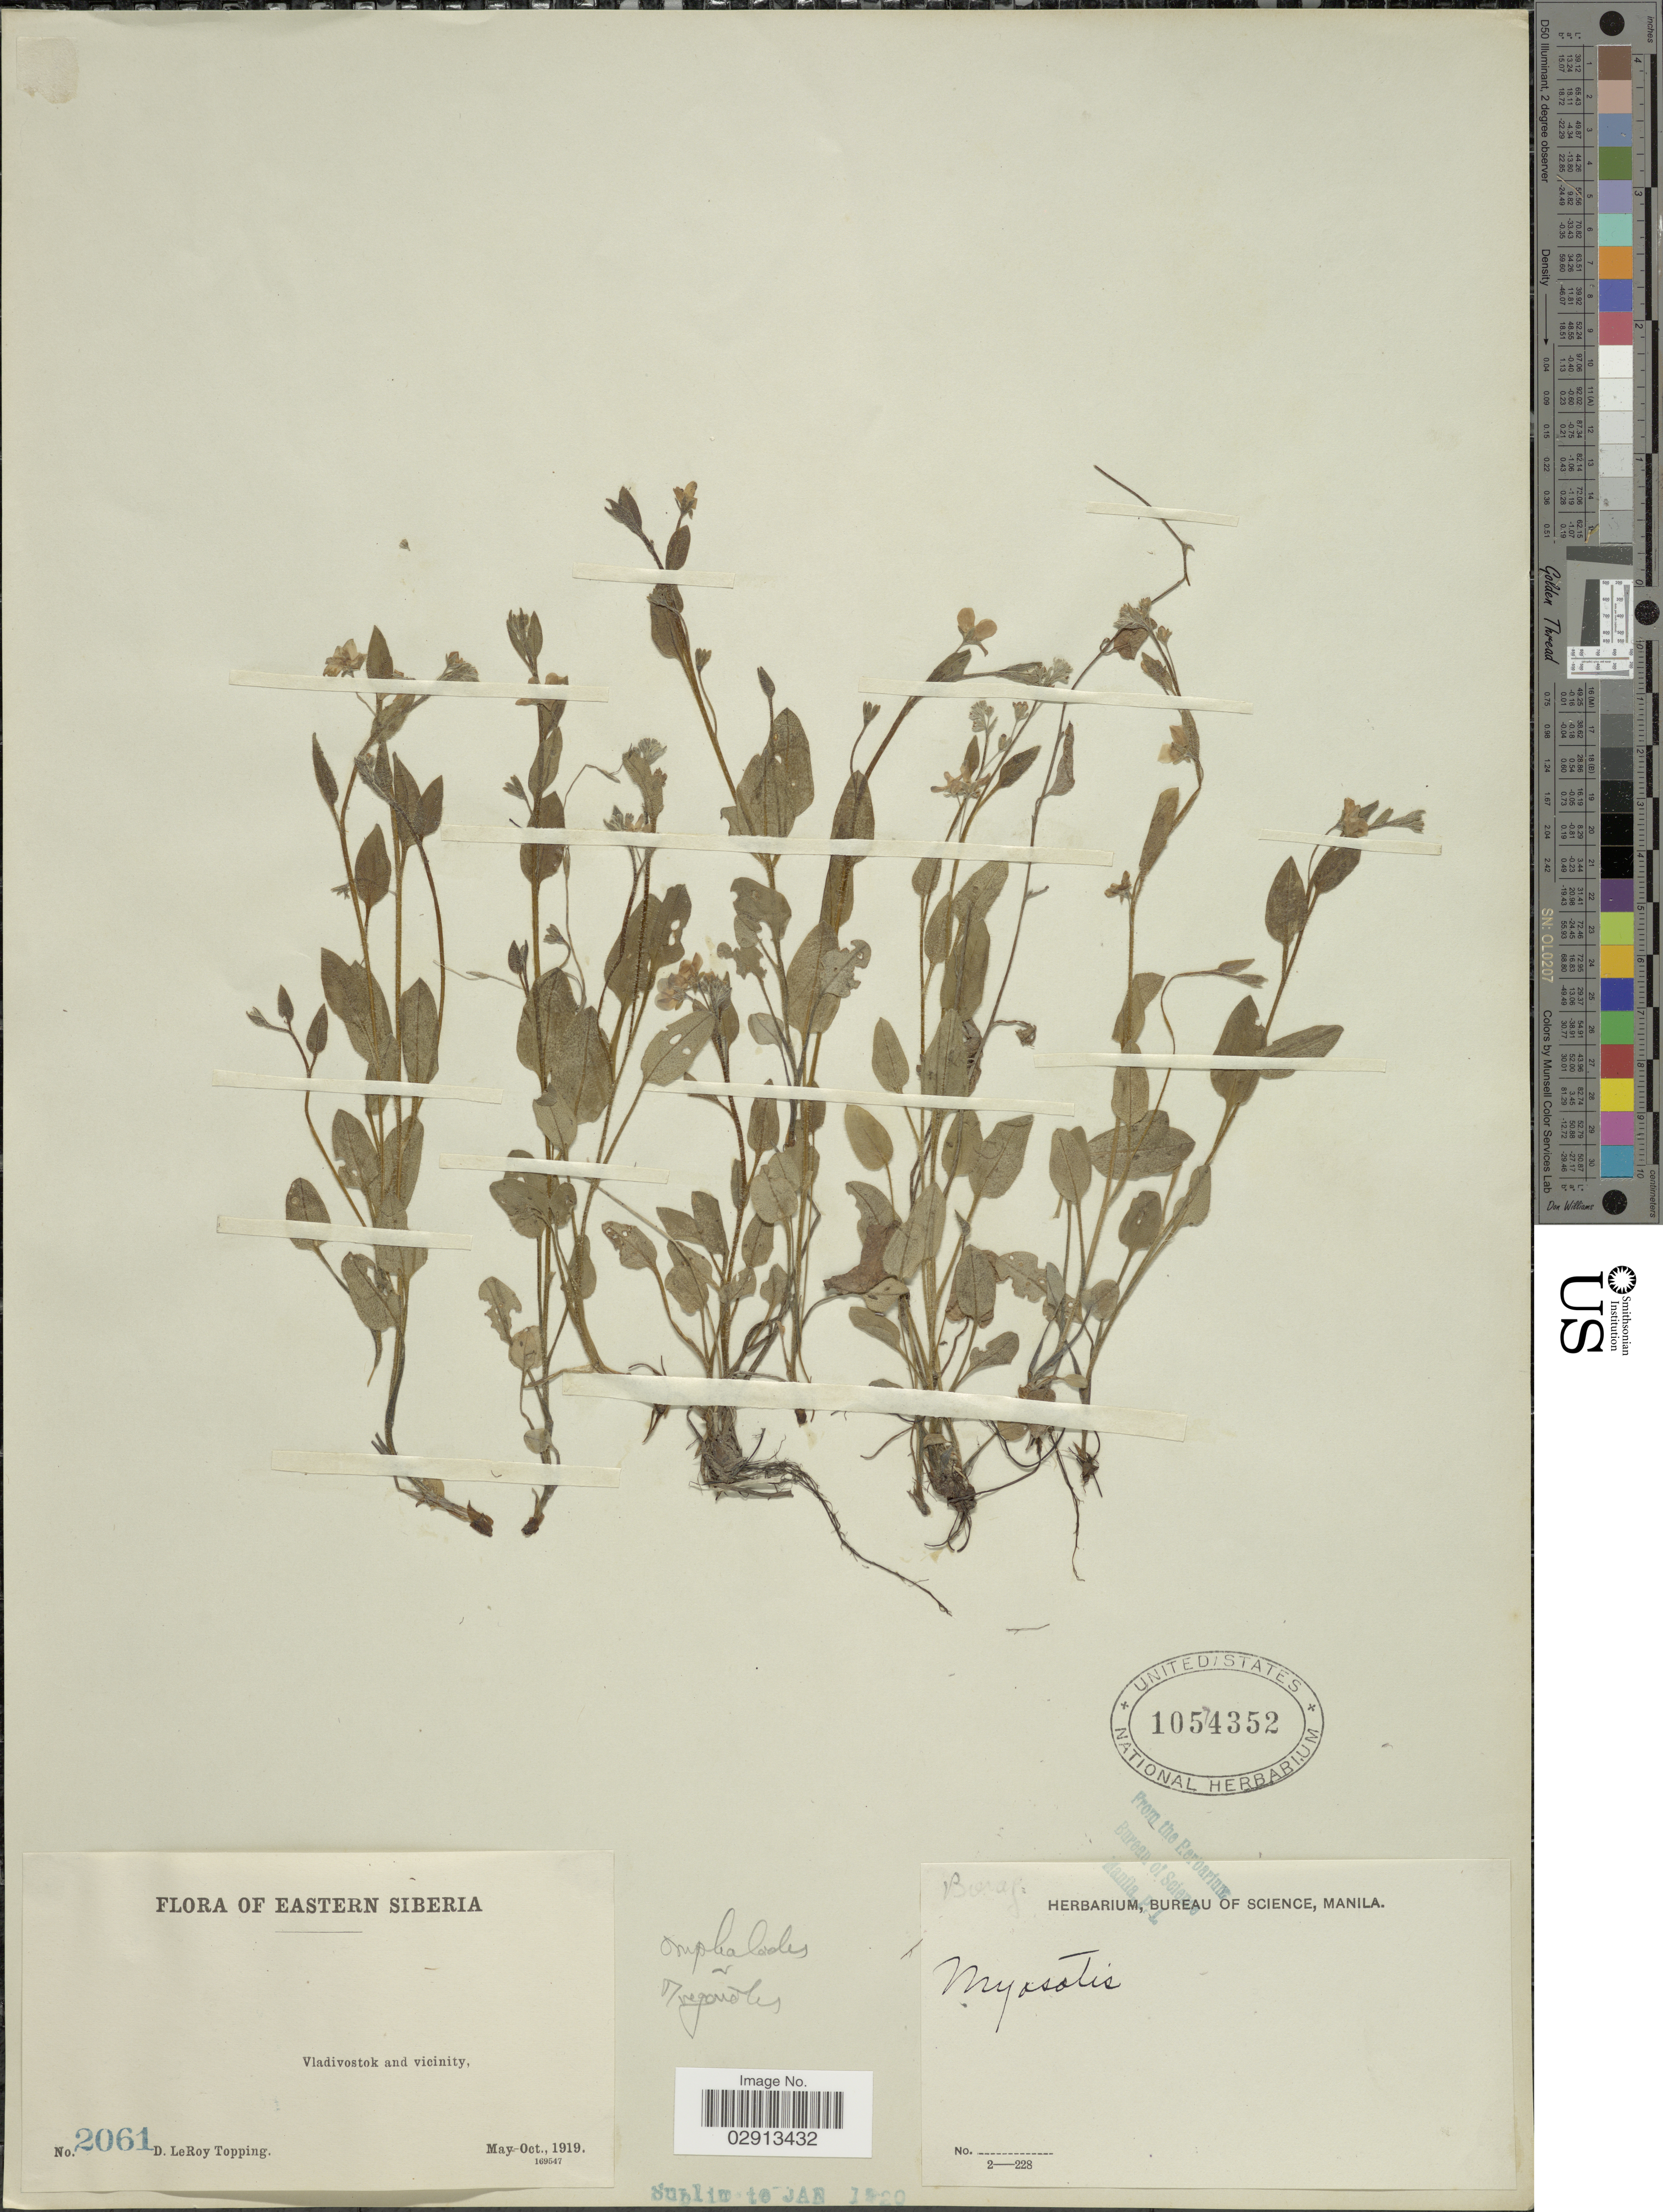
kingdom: Plantae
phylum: Tracheophyta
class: Magnoliopsida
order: Boraginales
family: Boraginaceae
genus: Trigonotis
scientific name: Trigonotis sp.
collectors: D. L. Topping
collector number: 2061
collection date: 1919-05/1919-10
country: Russian Federation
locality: Eastern Siberia. Vladivostok and vicinity.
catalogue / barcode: US 1054352